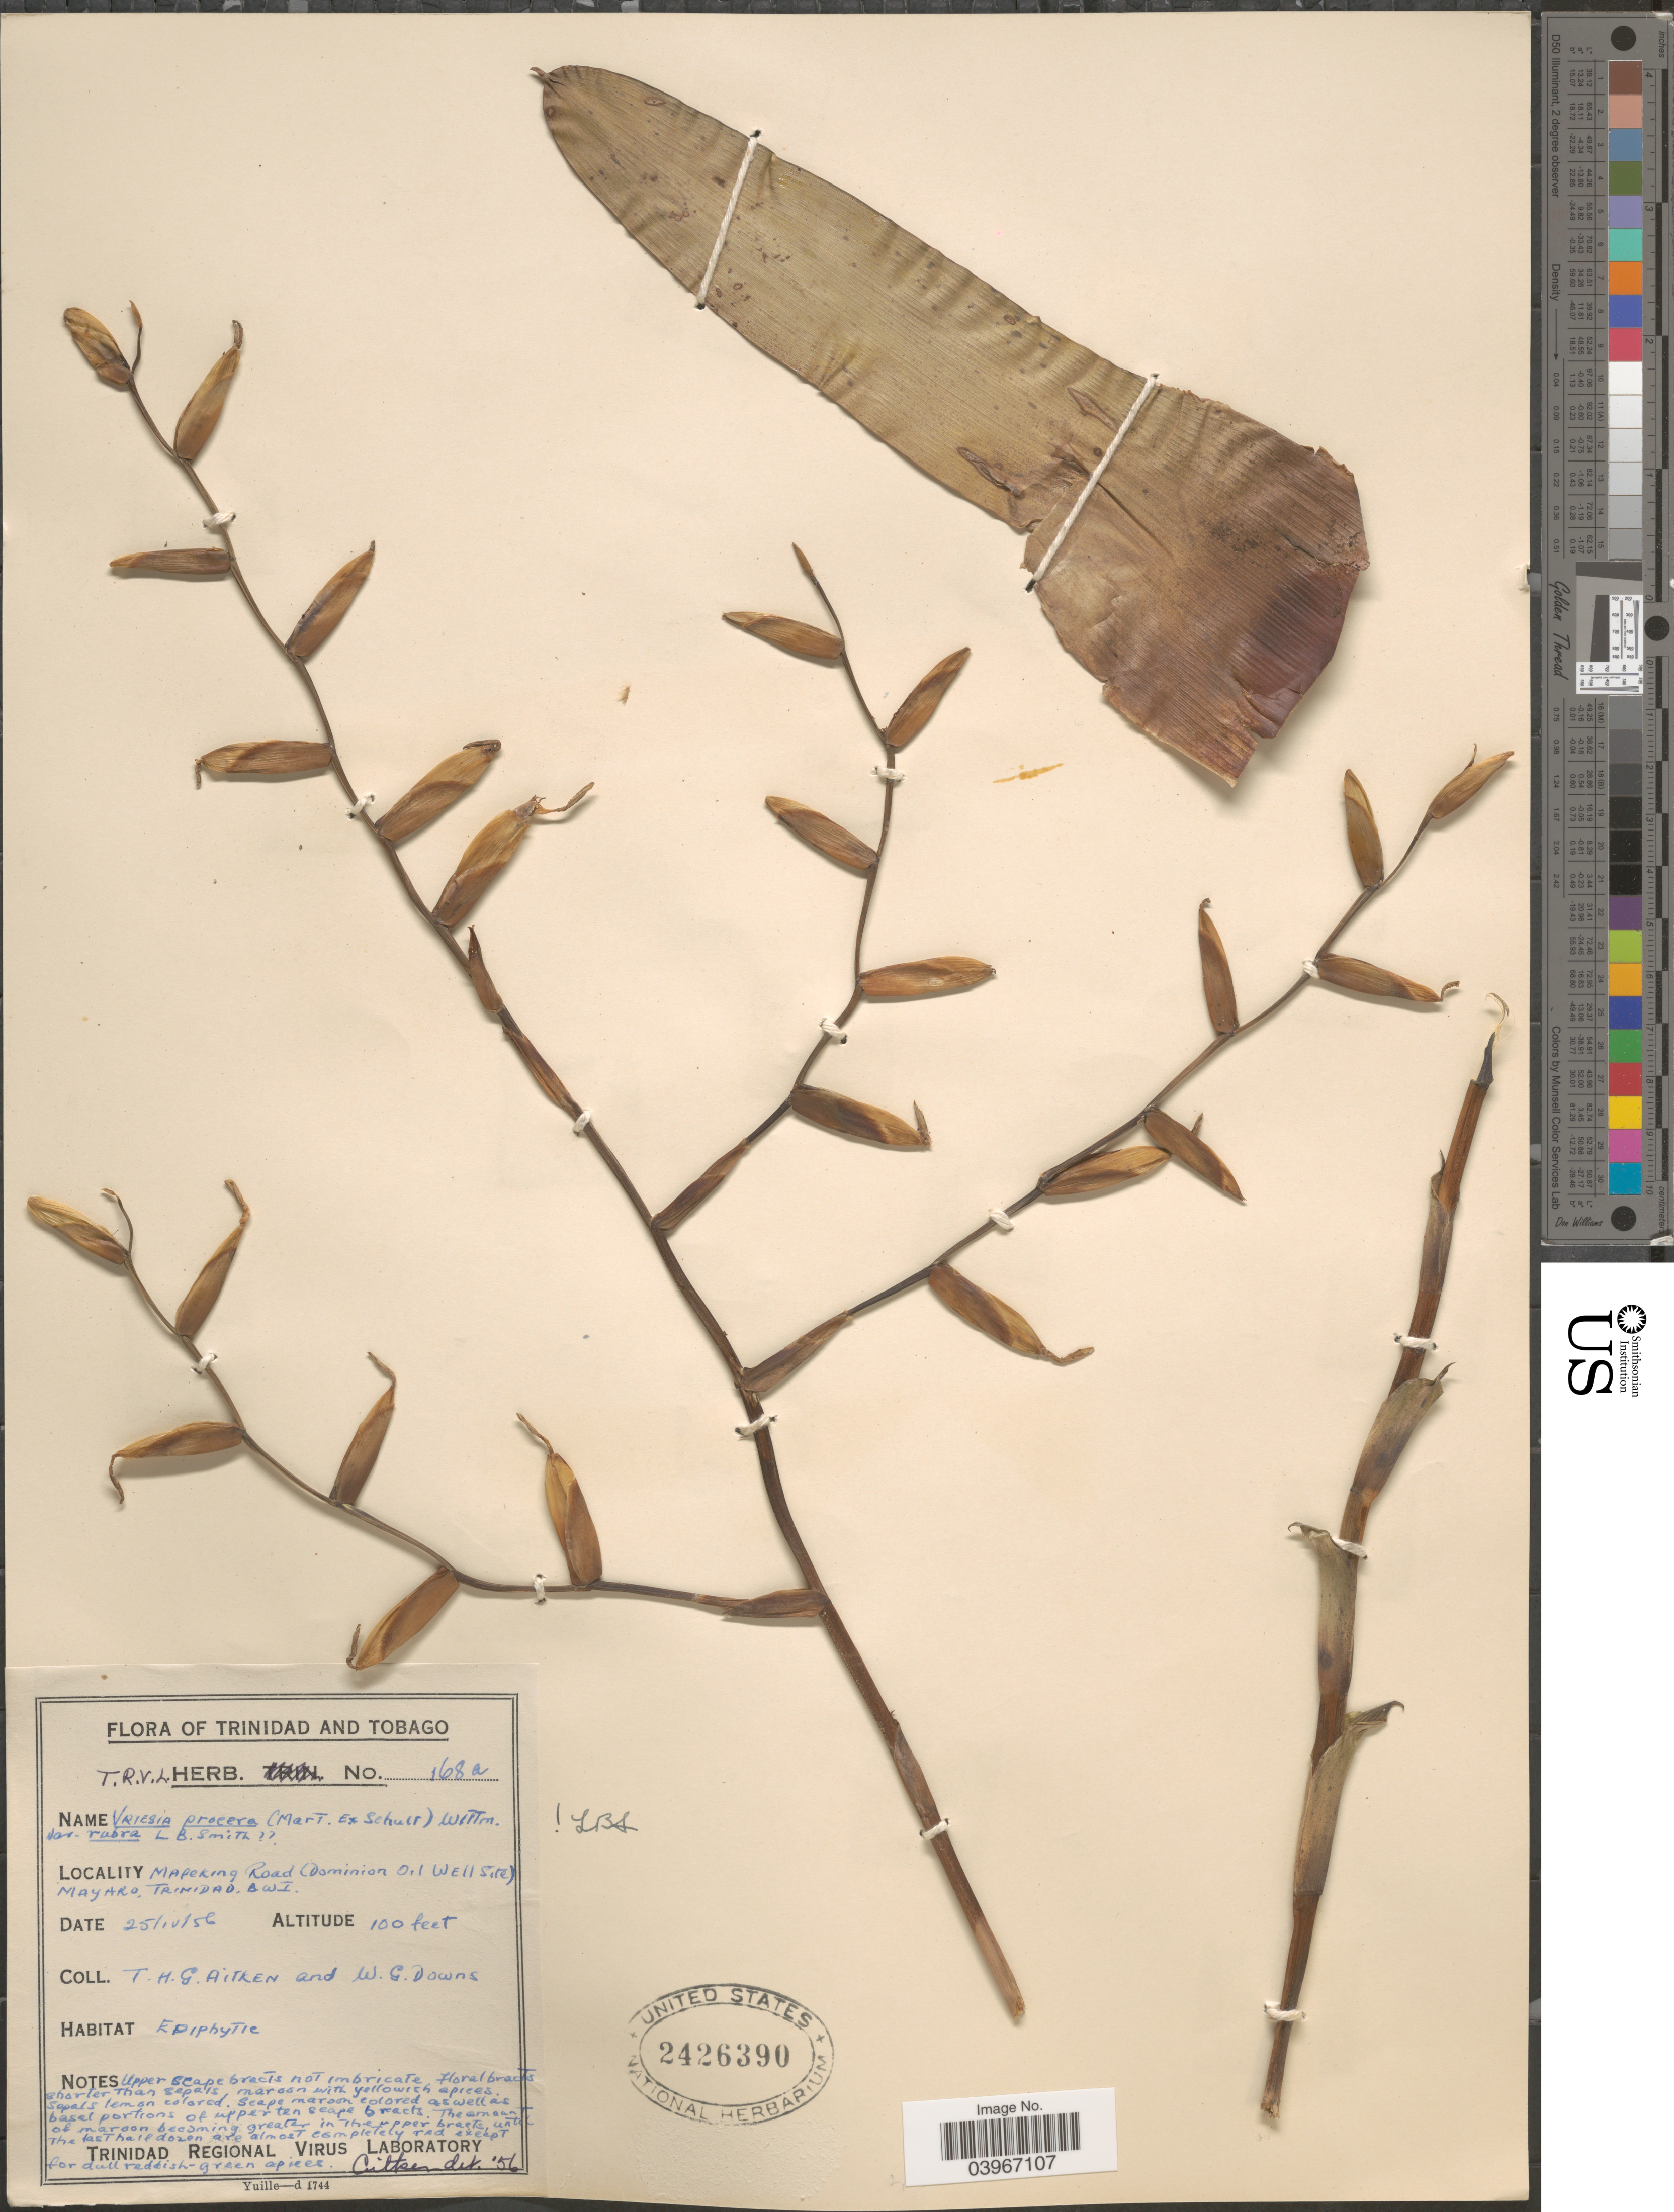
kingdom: Plantae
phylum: Tracheophyta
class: Liliopsida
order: Poales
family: Bromeliaceae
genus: Vriesea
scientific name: Vriesea procera var. rubra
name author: L.B. Sm.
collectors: T. Aitken & W. G. Downs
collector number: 168a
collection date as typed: Transcribed d/m/y: 25/4/56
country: Trinidad and Tobago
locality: Mafeking Road (Dominion Oil Well Site) Mayaro, Trinidad, BWI.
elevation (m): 30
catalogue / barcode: US 2426390